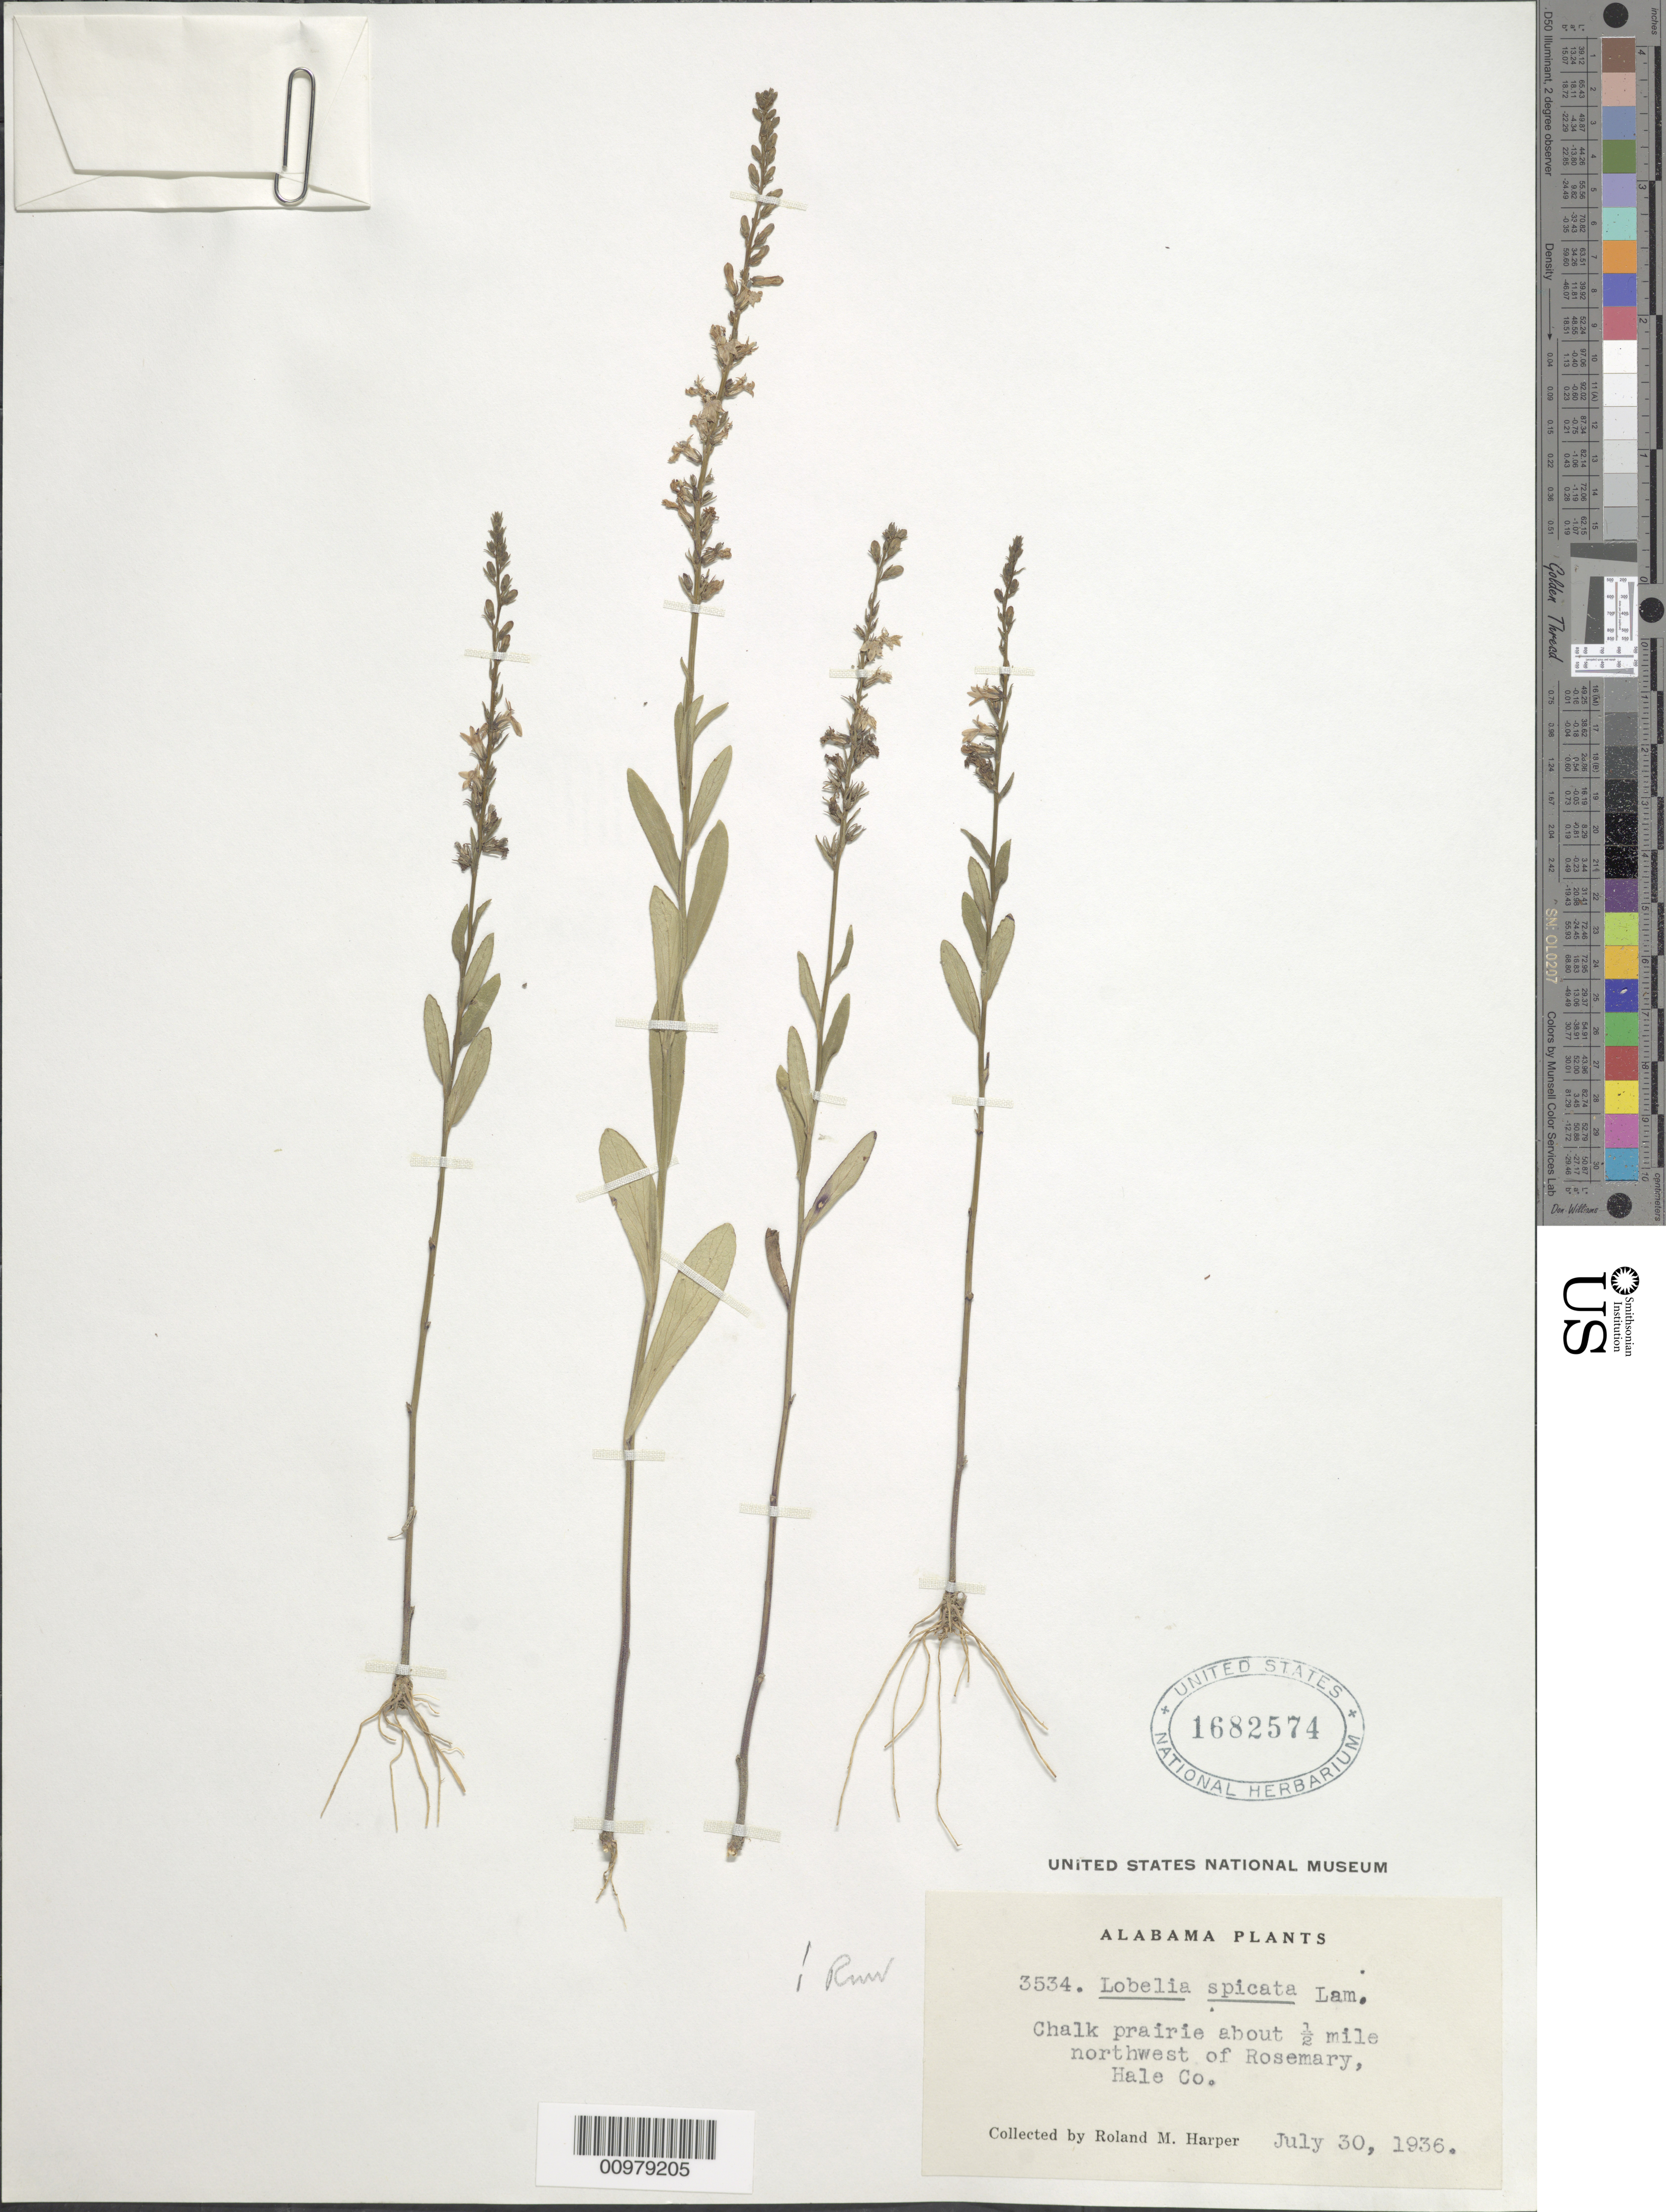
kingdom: Plantae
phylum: Tracheophyta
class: Magnoliopsida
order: Asterales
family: Campanulaceae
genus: Lobelia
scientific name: Lobelia spicata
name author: Lam.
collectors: R. M. Harper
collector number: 3534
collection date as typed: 30 Jul 1936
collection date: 1936-07-30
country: United States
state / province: Alabama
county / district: Hale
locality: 1/2 mile northwest of Rosemary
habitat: chalk prairie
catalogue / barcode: US 1682574